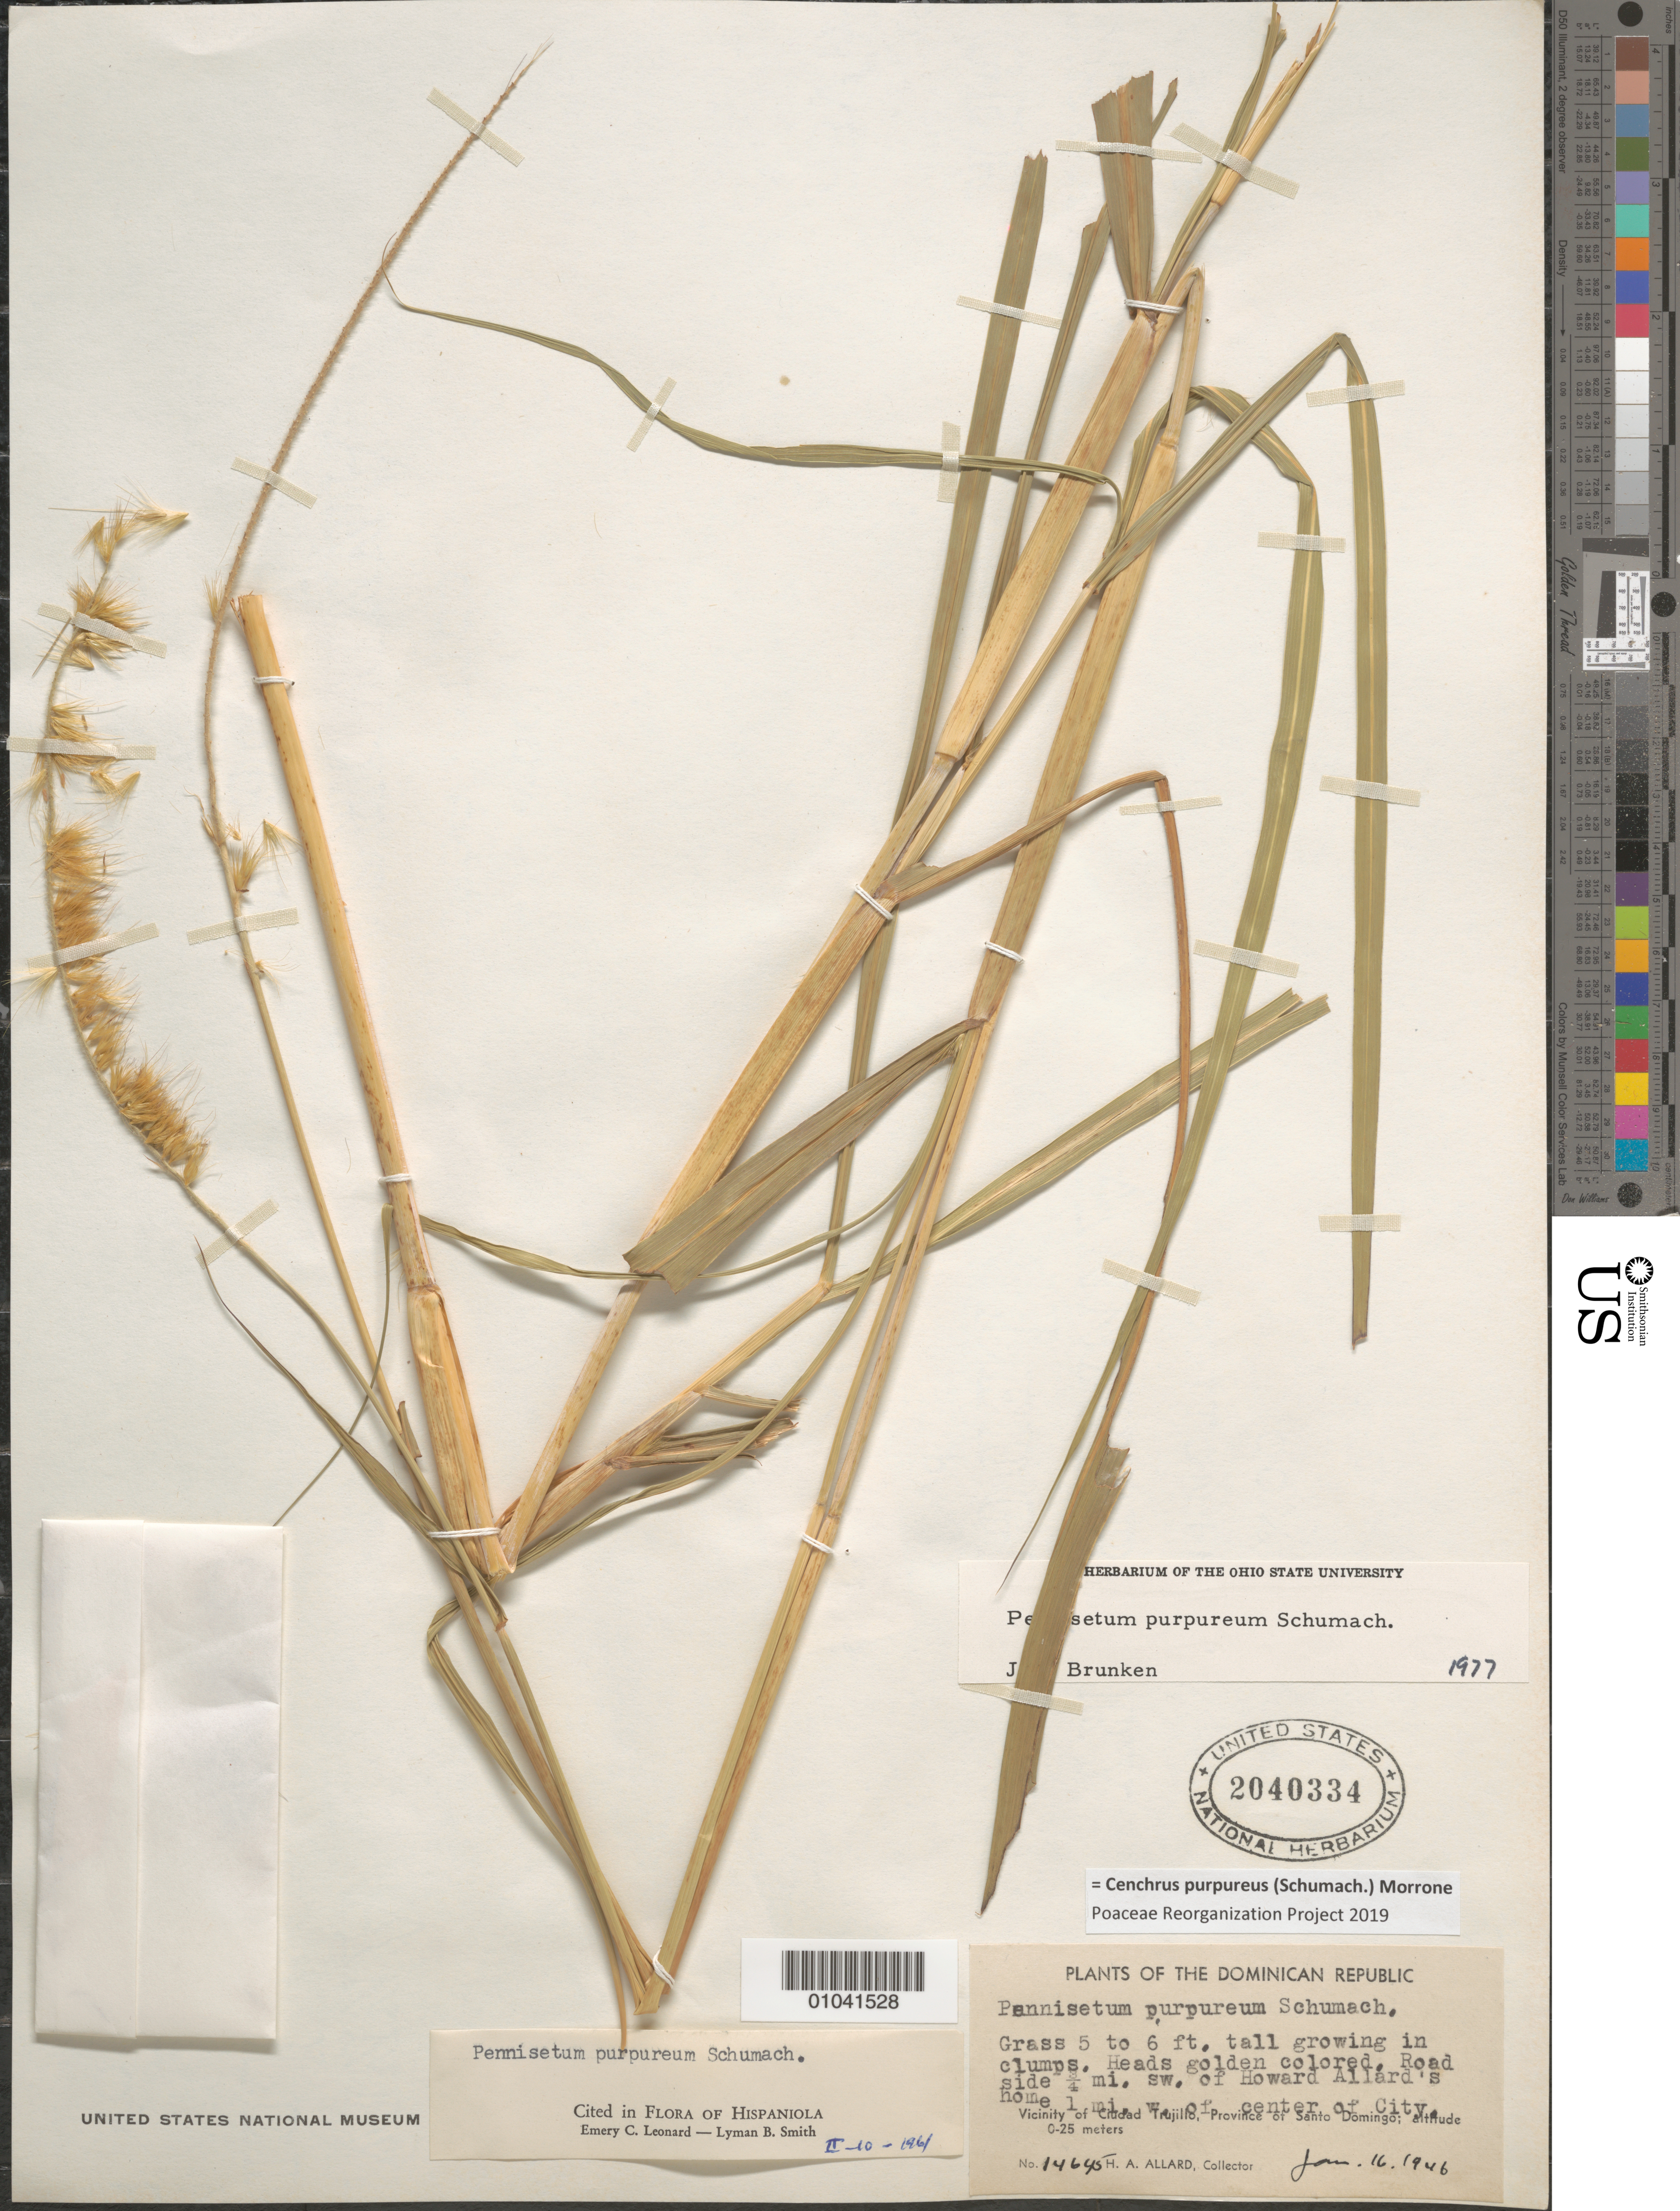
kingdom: Plantae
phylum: Tracheophyta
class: Liliopsida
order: Poales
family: Poaceae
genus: Cenchrus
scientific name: Cenchrus purpureus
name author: (Schumach.) Morrone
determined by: Poaceae Reorganization Project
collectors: H. A. Allard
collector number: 14645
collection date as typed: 16 Jan 1946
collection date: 1946-01-16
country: Dominican Republic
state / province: Distrito Nacional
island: Hispaniola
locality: Vicinity of Ciudad Trujillo, Province of Santo Domingo, roadside 3/4 miles SW of Howard Allard's home, 1 mile W of center of city.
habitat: on roadside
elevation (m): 0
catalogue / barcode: US 2040334